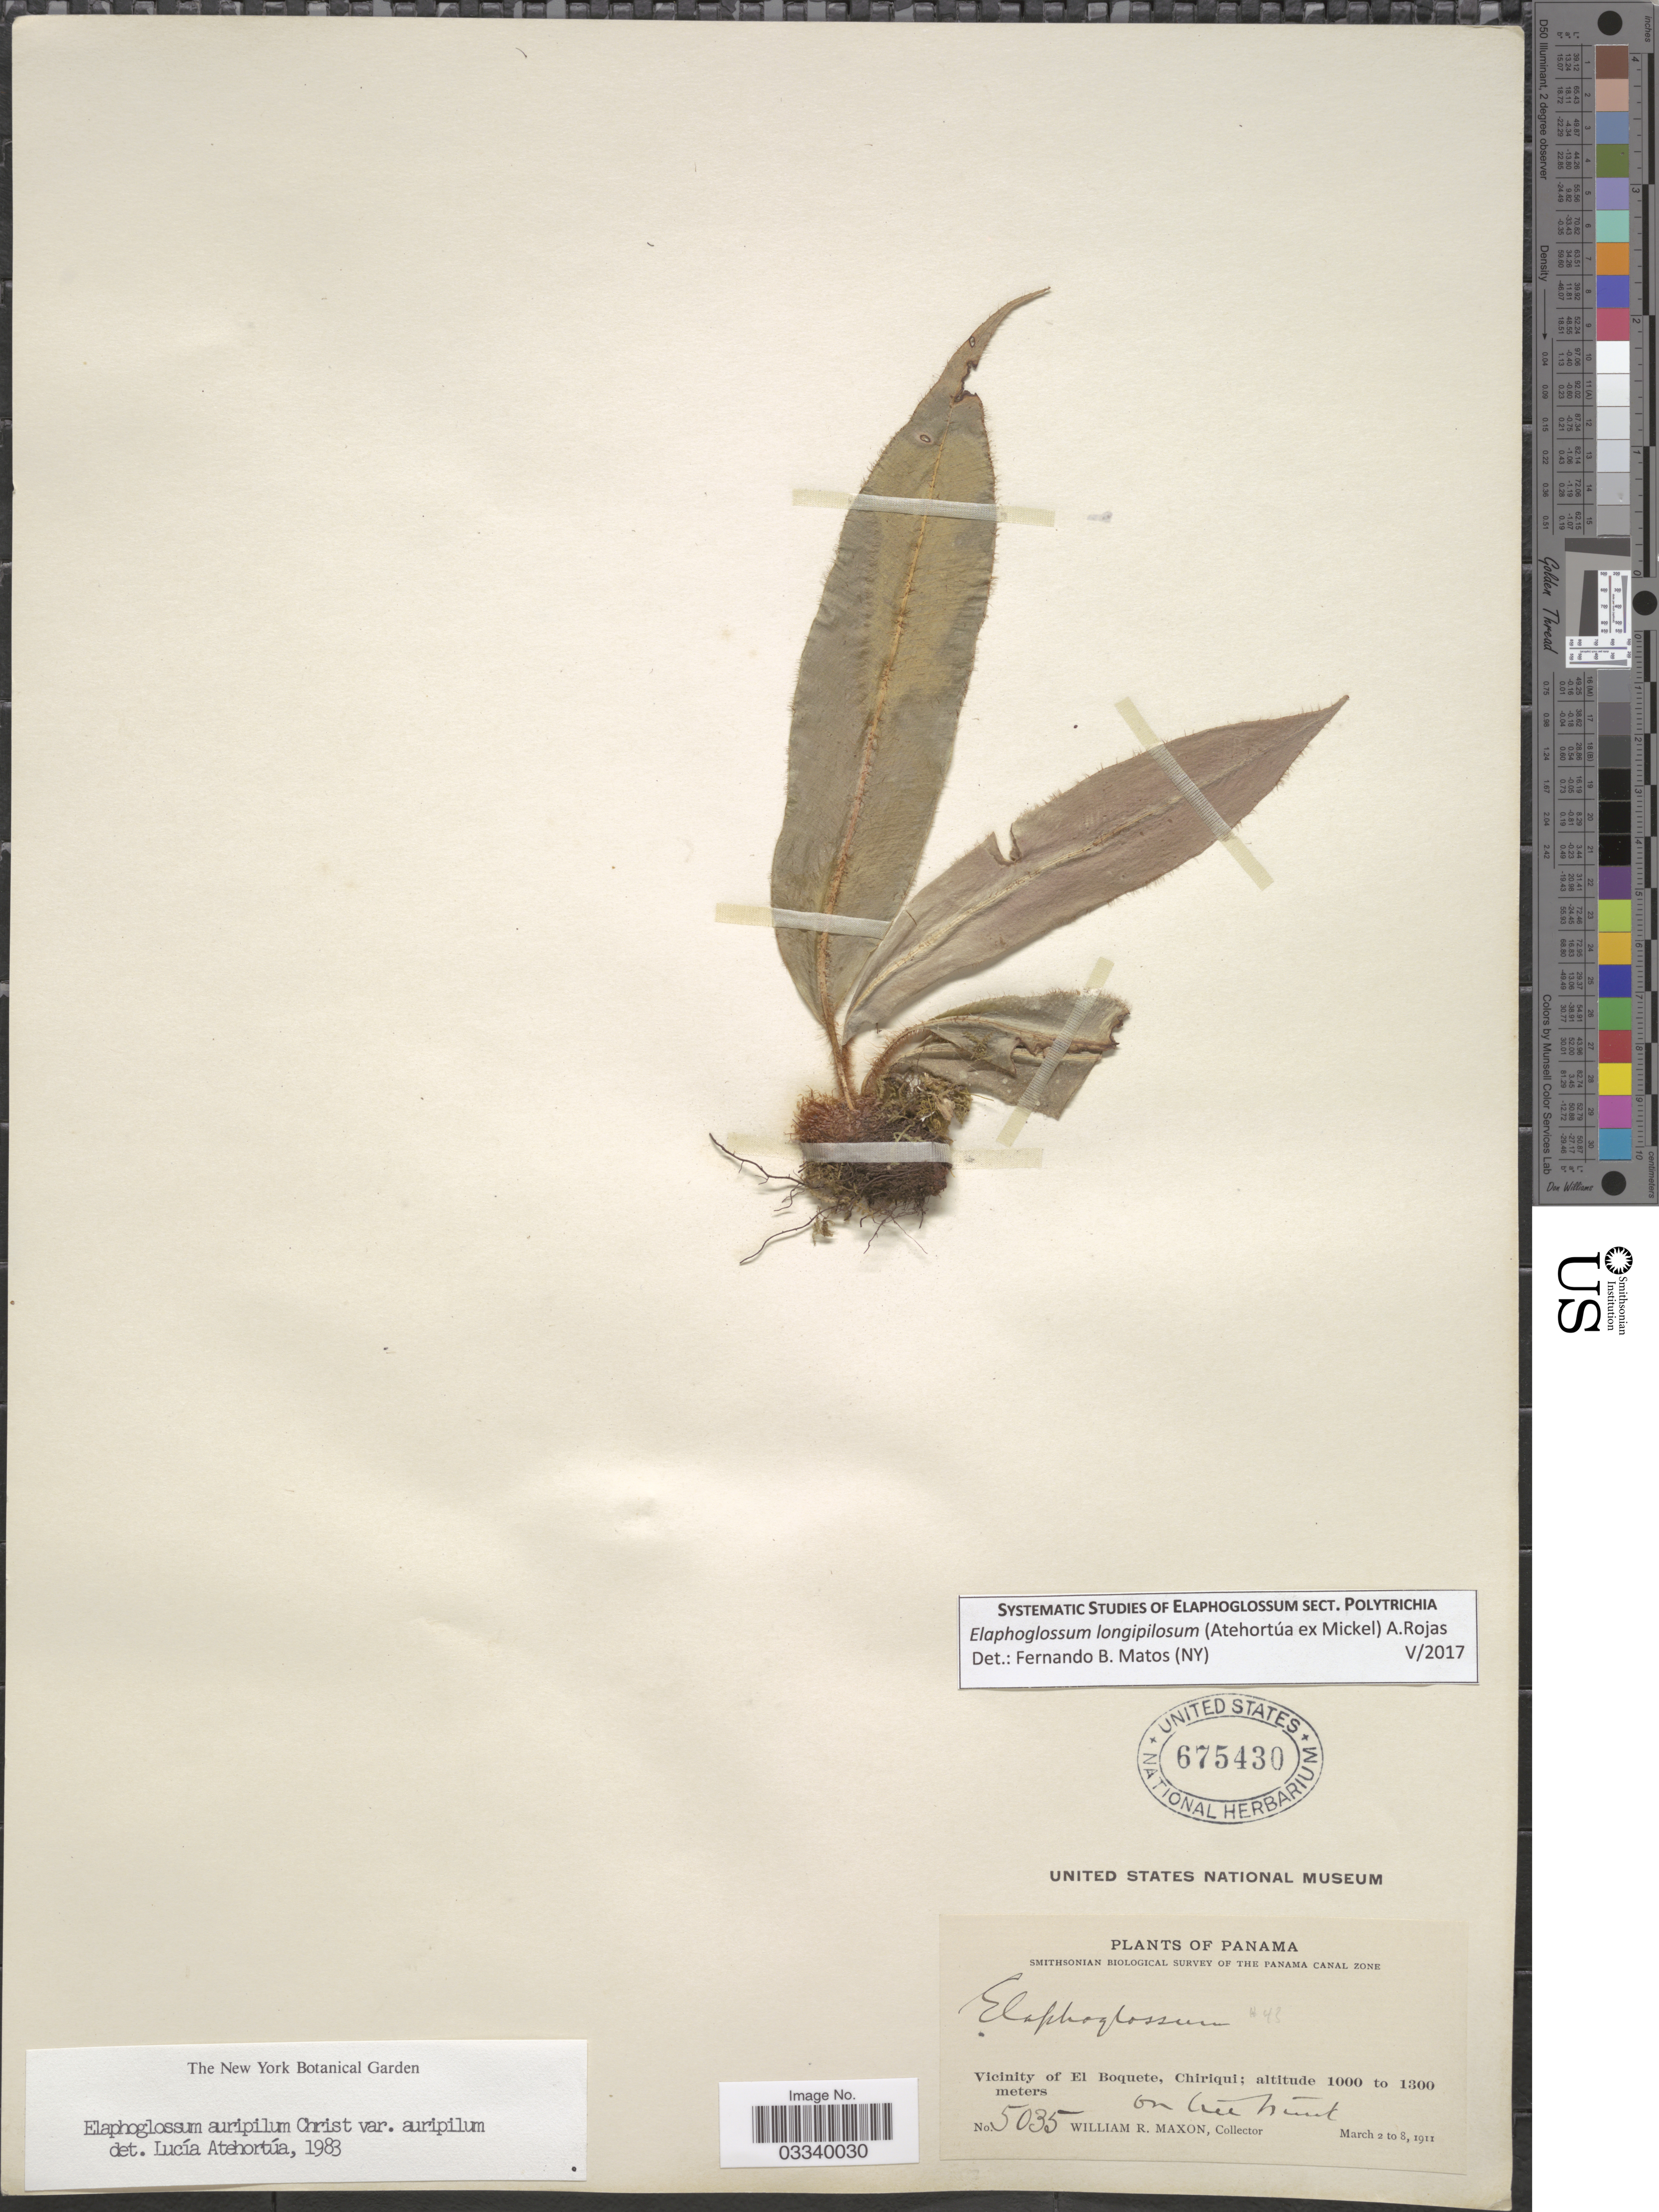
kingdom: Plantae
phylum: Tracheophyta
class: Polypodiopsida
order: Polypodiales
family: Dryopteridaceae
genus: Elaphoglossum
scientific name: Elaphoglossum longipilosum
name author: (Atehortúa) A. Rojas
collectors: W. R. Maxon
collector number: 5035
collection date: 1911-03-02/1911-03-08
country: Panama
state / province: Chiriqui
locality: Vicinity of El Boquete.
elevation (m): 1000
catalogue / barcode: US 675430